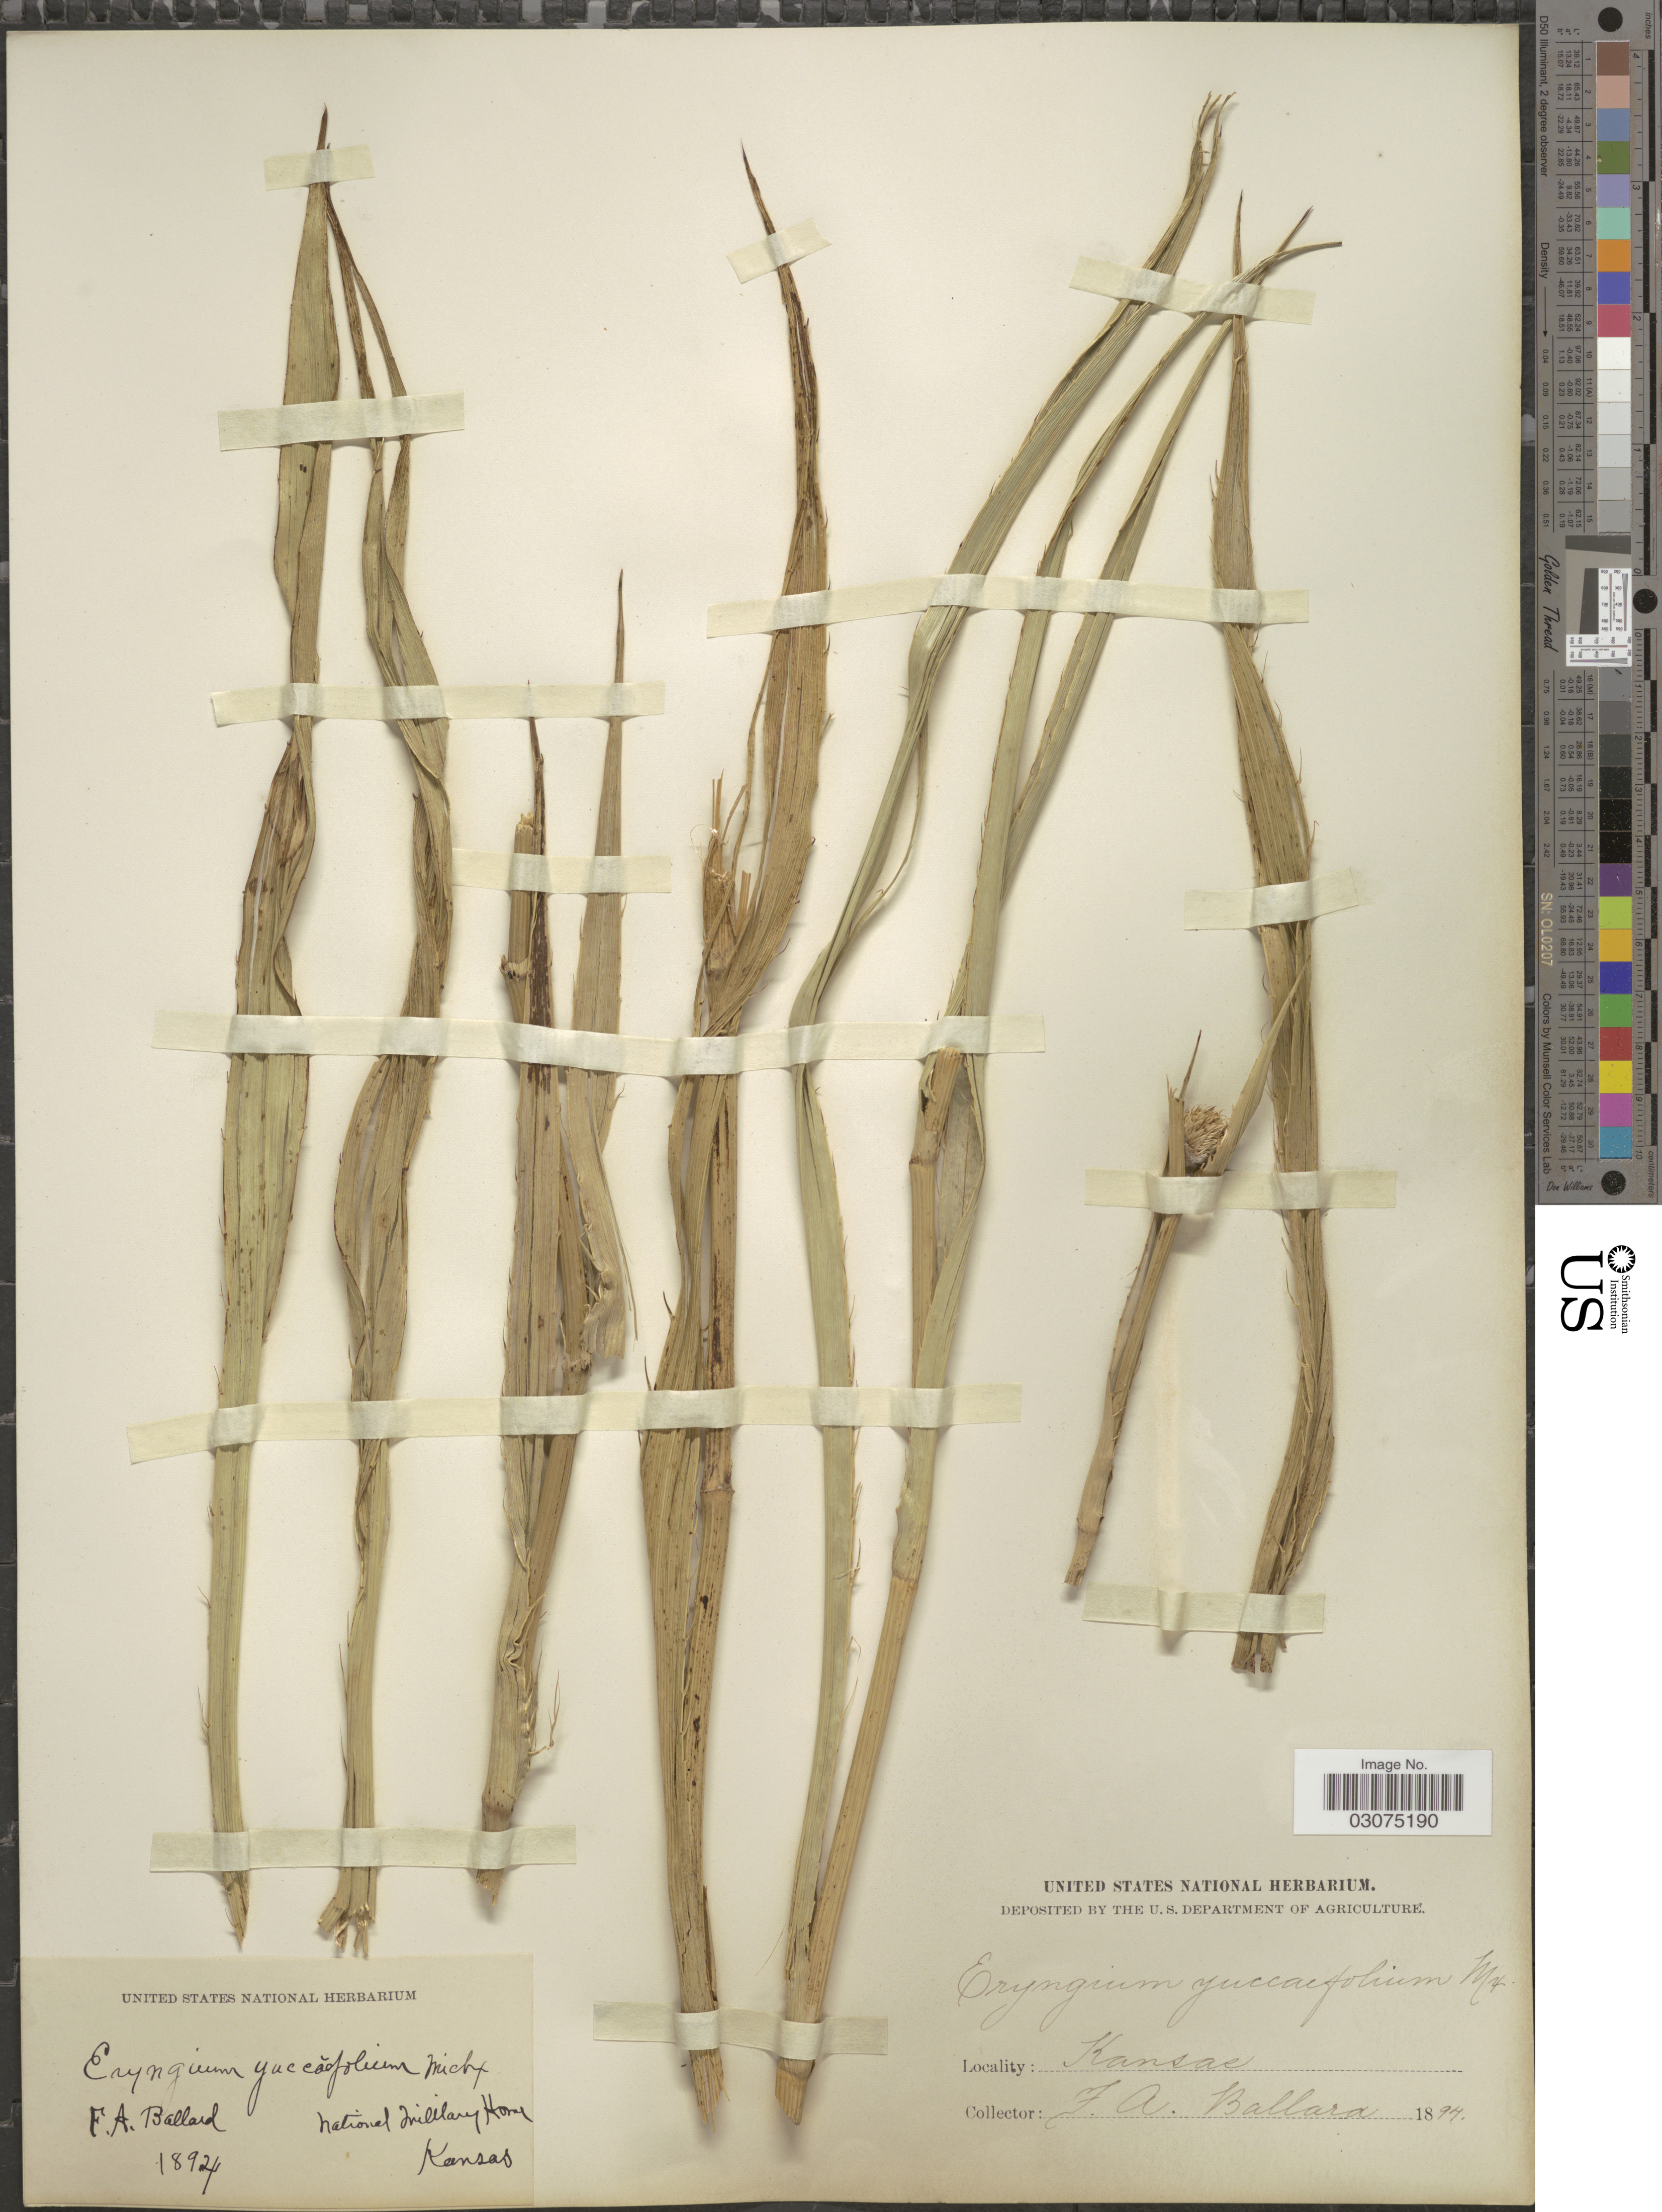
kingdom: Plantae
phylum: Tracheophyta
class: Magnoliopsida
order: Apiales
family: Apiaceae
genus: Eryngium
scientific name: Eryngium yuccifolium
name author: Michx.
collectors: F. Ballard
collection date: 1894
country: United States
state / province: Kansas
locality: National Military Home.